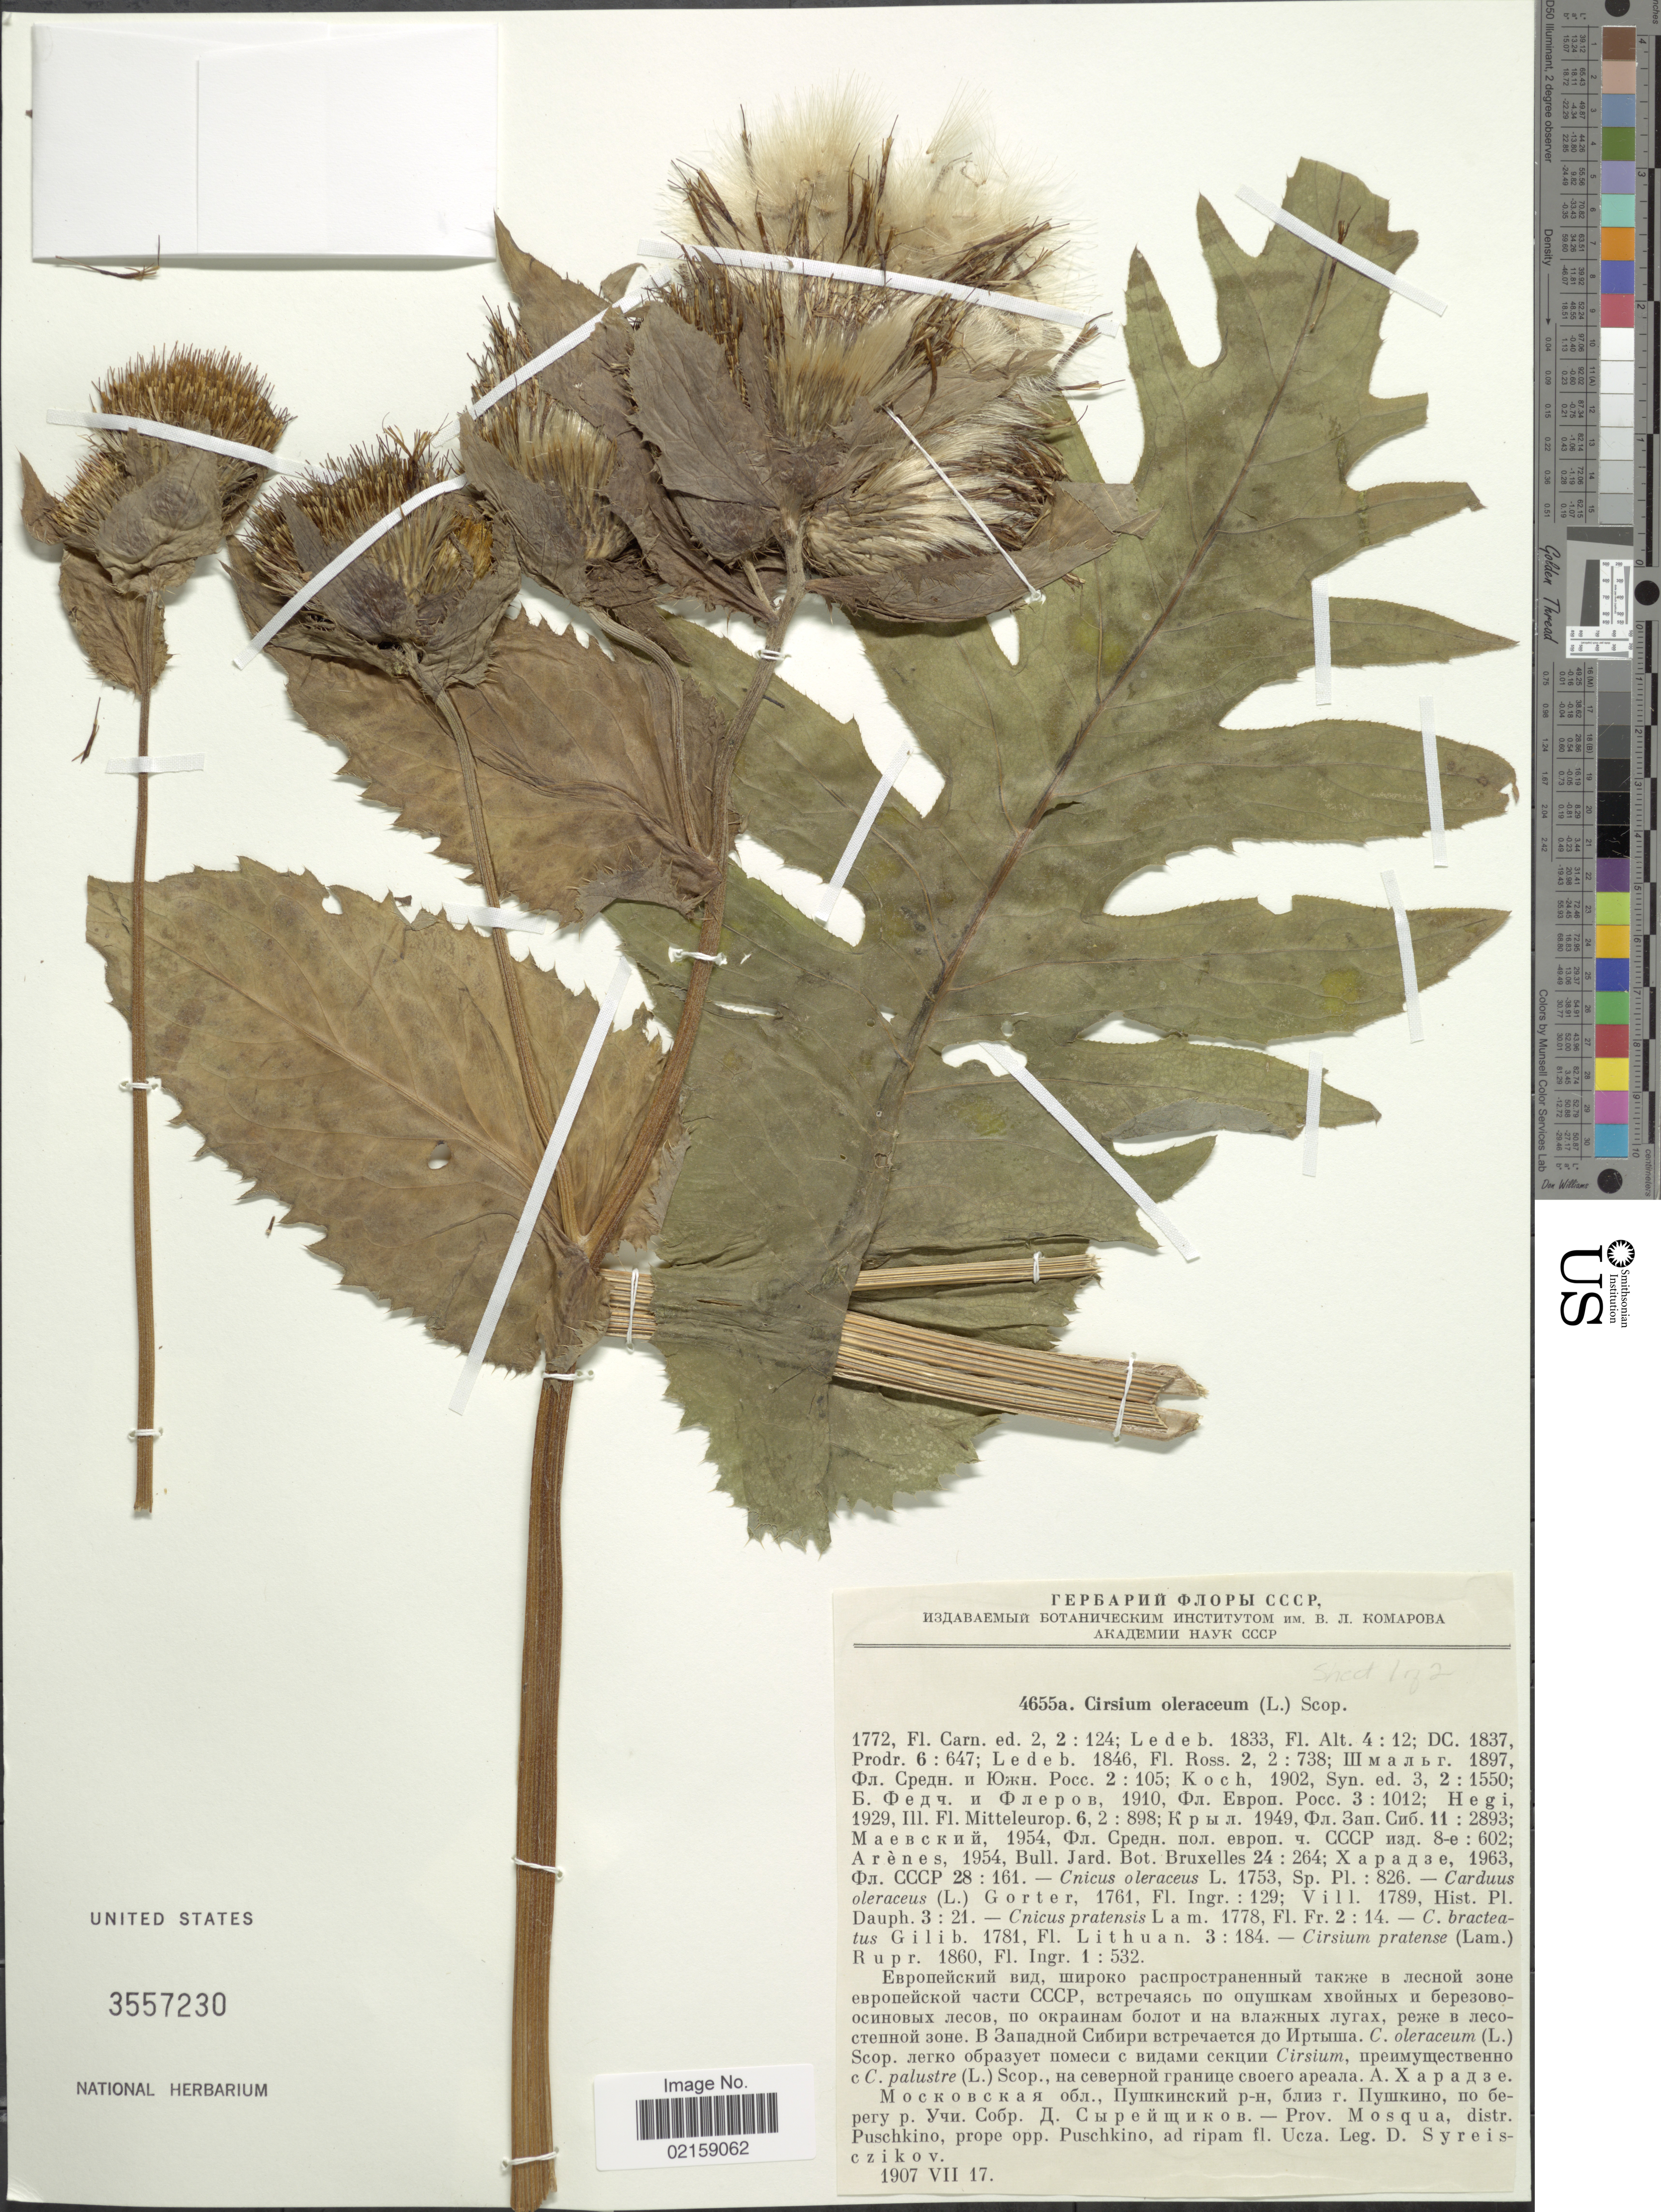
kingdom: Plantae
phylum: Tracheophyta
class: Magnoliopsida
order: Asterales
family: Asteraceae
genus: Cirsium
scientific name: Cirsium oleraceum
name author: (L.) Scop.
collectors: D. Syreisczikov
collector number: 4655a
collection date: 1907-07-17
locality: Prov. Mosqua, distr. Puschkino, prope opp. Puschkino, ad ripam.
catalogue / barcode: US 3557230